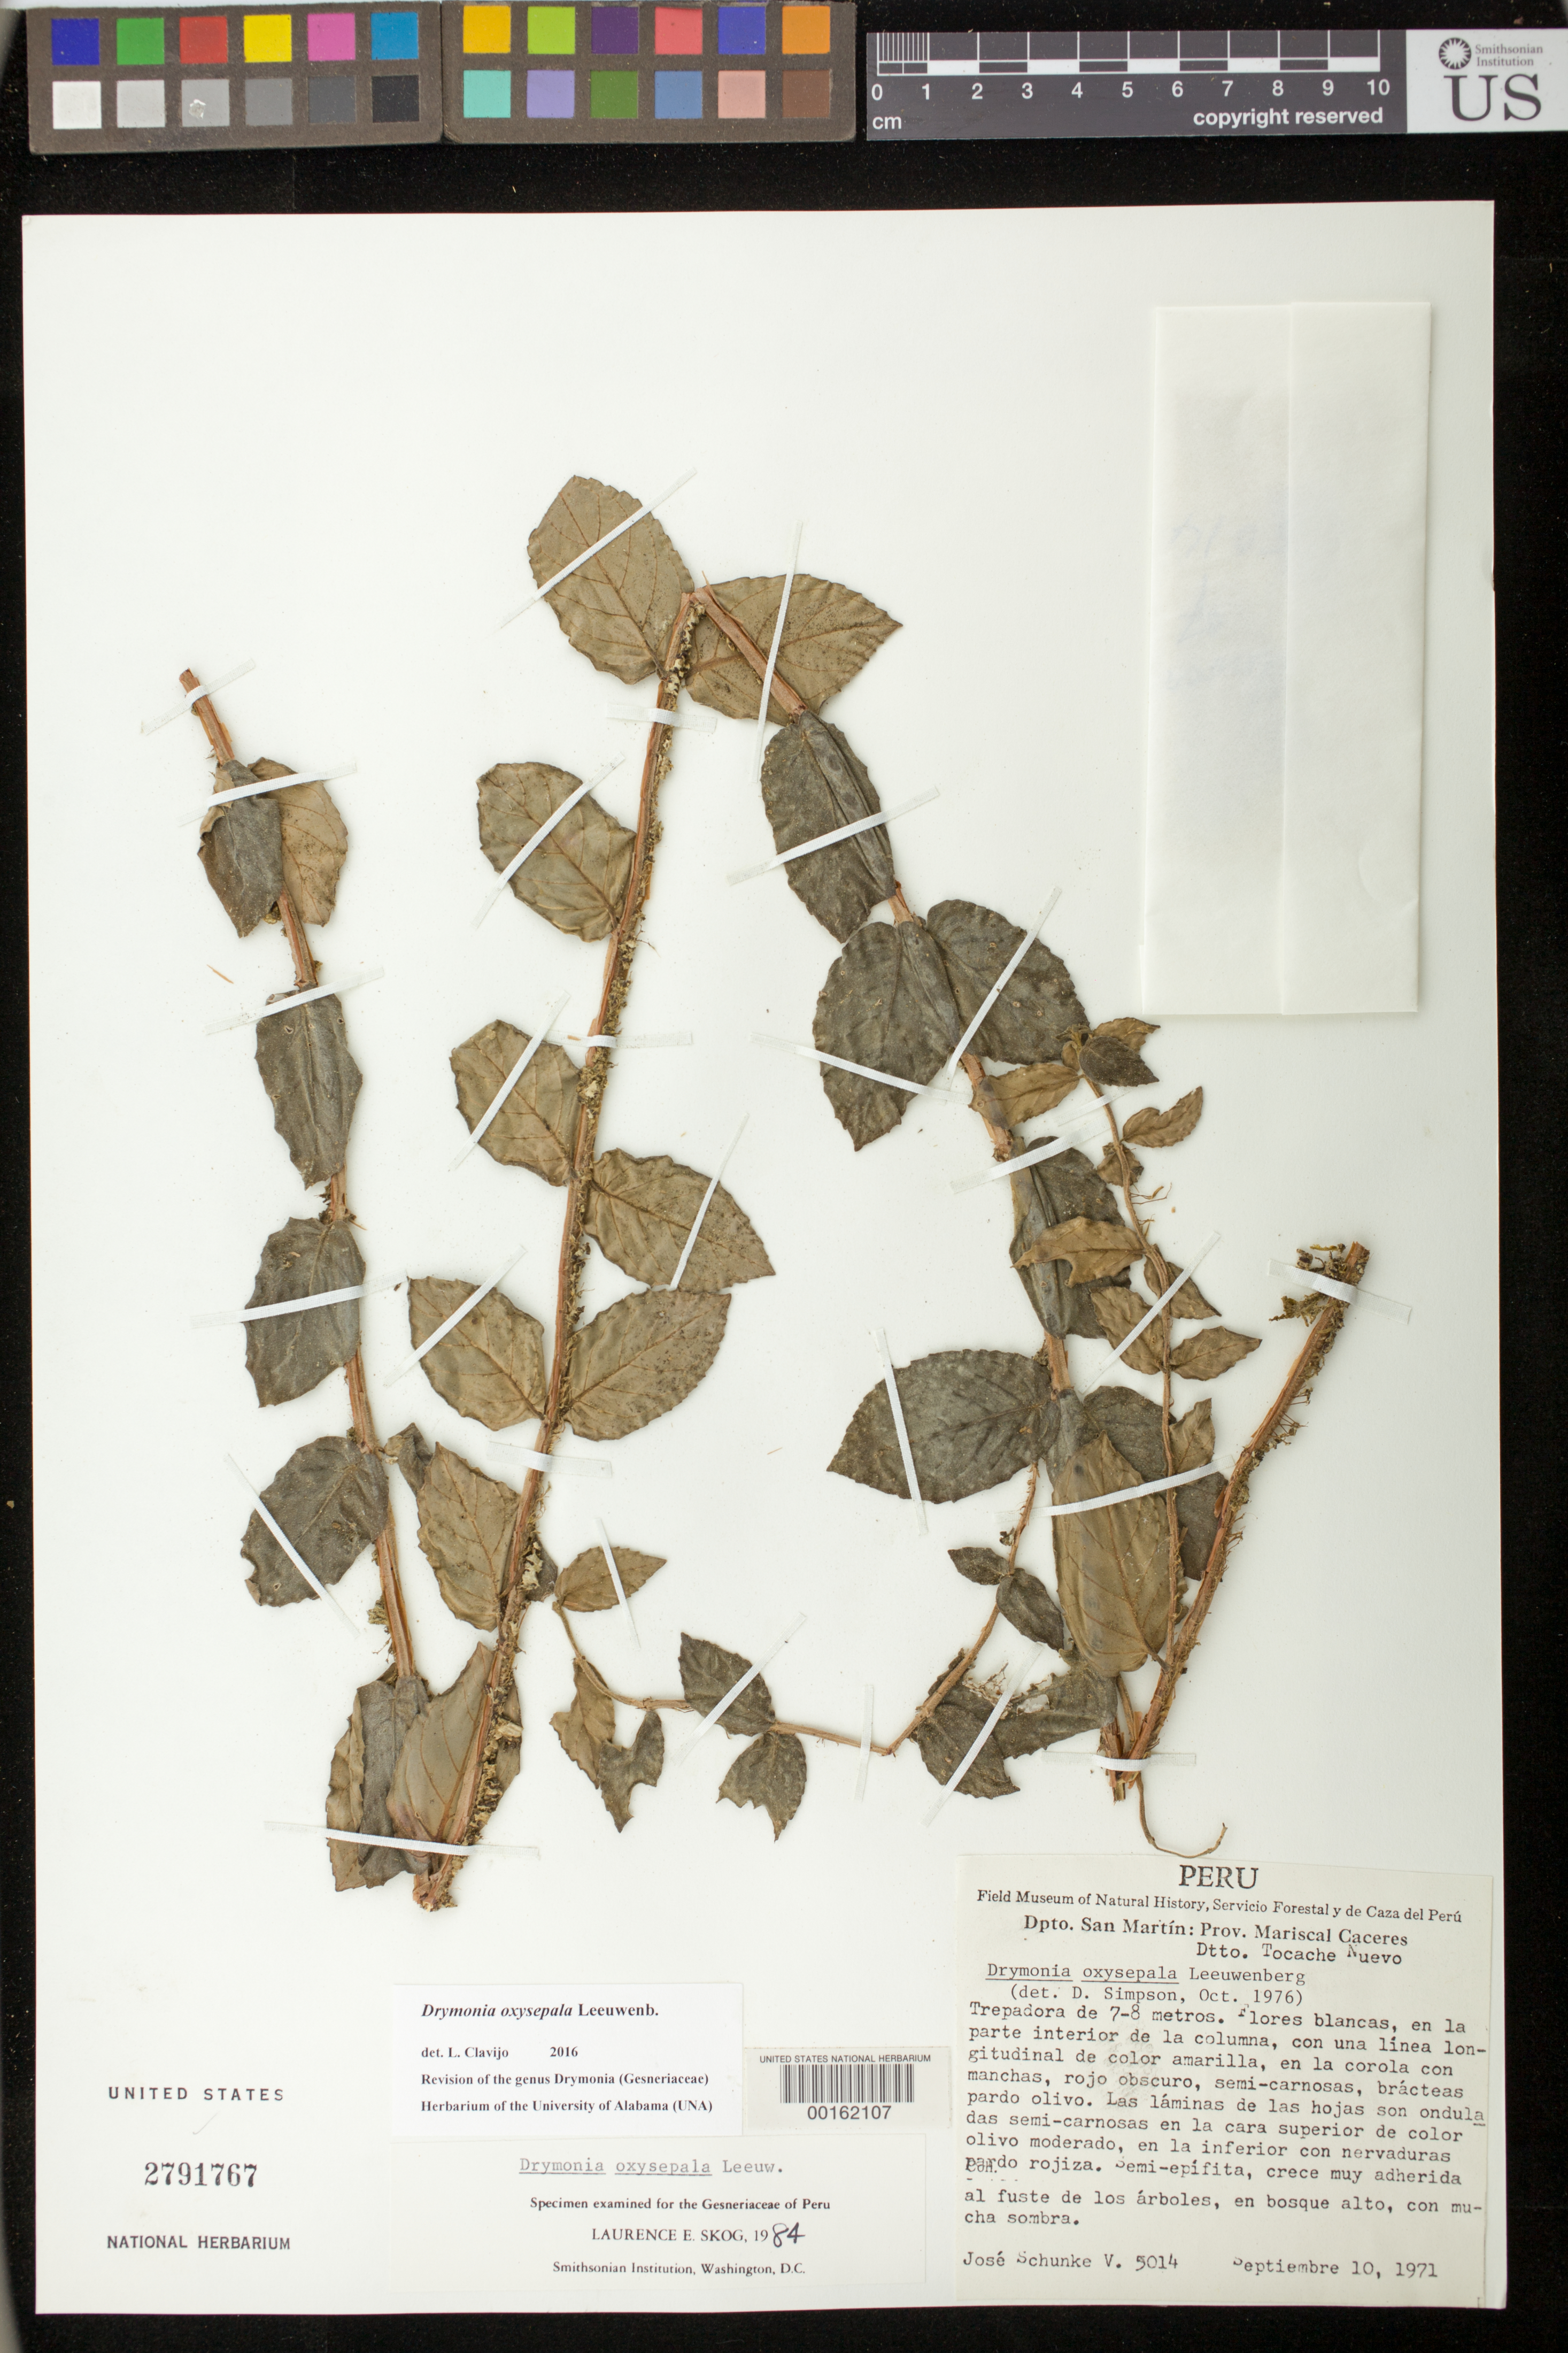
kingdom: Plantae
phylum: Tracheophyta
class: Magnoliopsida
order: Lamiales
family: Gesneriaceae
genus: Drymonia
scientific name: Drymonia oxysepala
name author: Leeuwenb.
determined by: Skog, Laurence E.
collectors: J. Schunke Vigo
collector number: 5014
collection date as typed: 10 Sep 1971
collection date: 1971-09-10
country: Peru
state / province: San Martín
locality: Prov. Mariscal Cáceres, Dtto. Tocache Nuevo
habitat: Crece muy adherida al fuste de los arboes, en bosque alto, con mucha sombre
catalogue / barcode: US 2791767